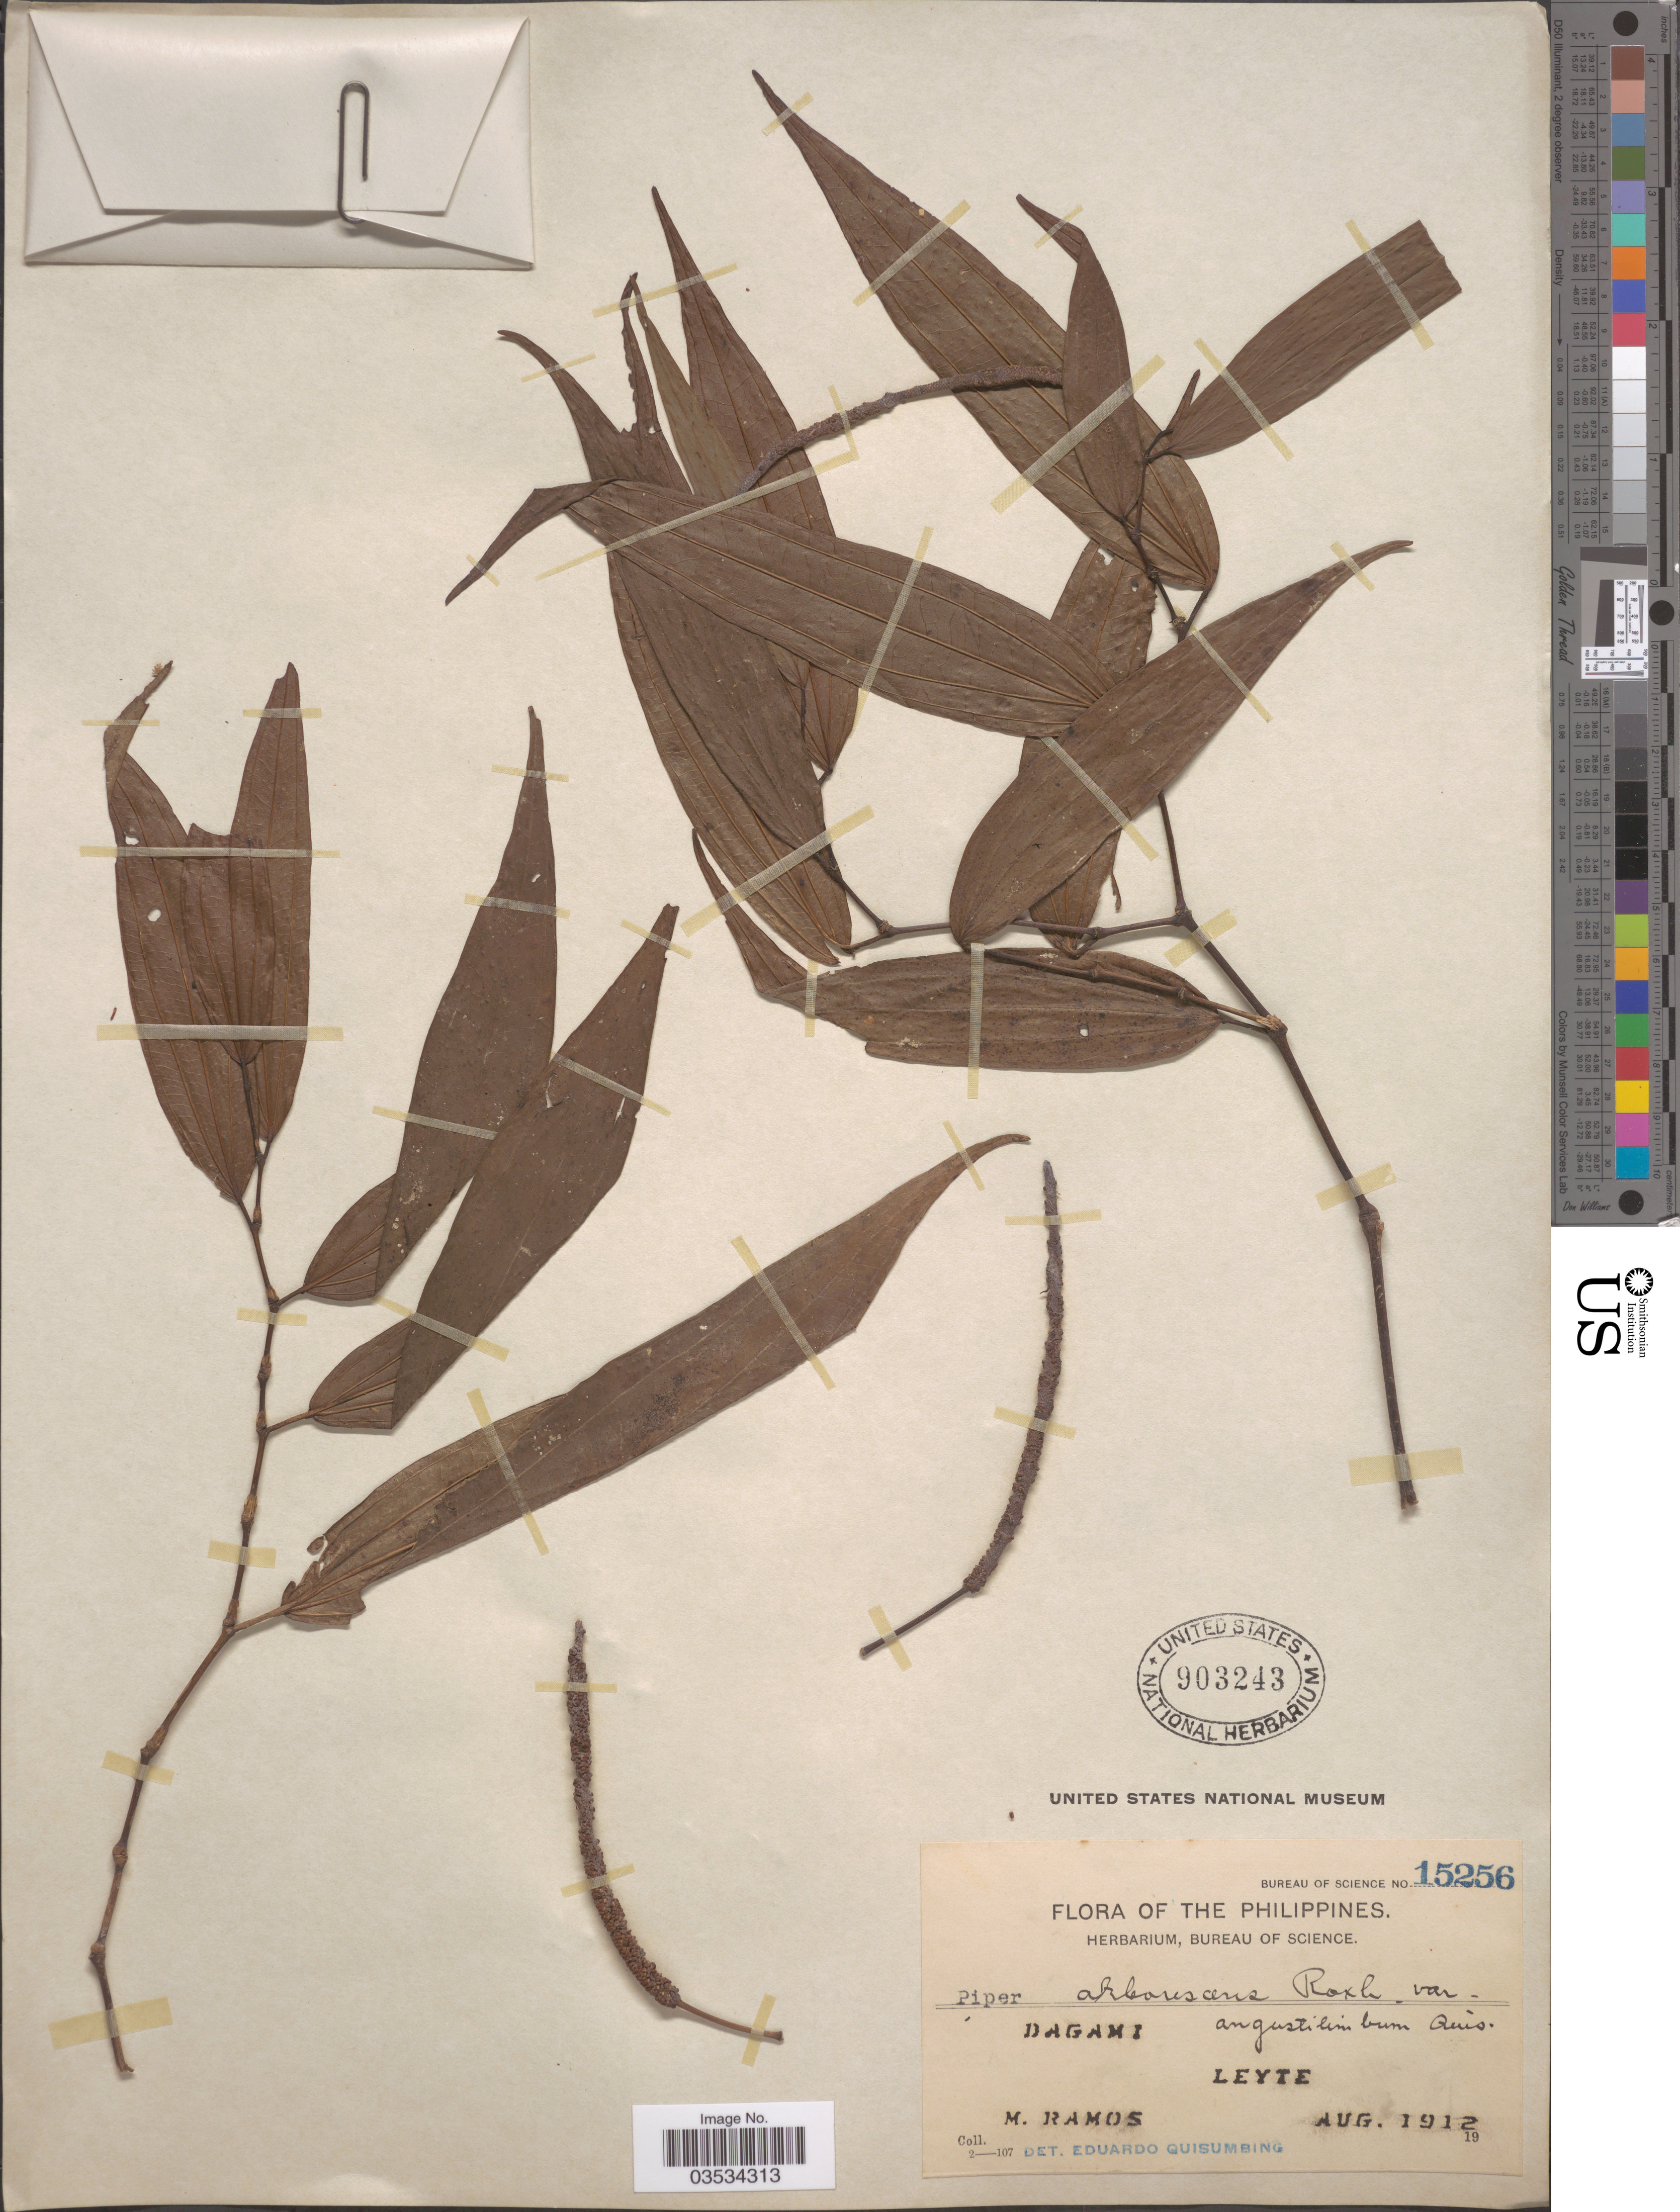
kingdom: Plantae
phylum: Tracheophyta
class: Magnoliopsida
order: Piperales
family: Piperaceae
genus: Piper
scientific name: Piper arborescens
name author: Roxb.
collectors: M. Ramos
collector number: Bureau of Science 15256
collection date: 1912-08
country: Philippines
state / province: Eastern Visayas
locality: Dagami. Leyte.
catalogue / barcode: US 903243